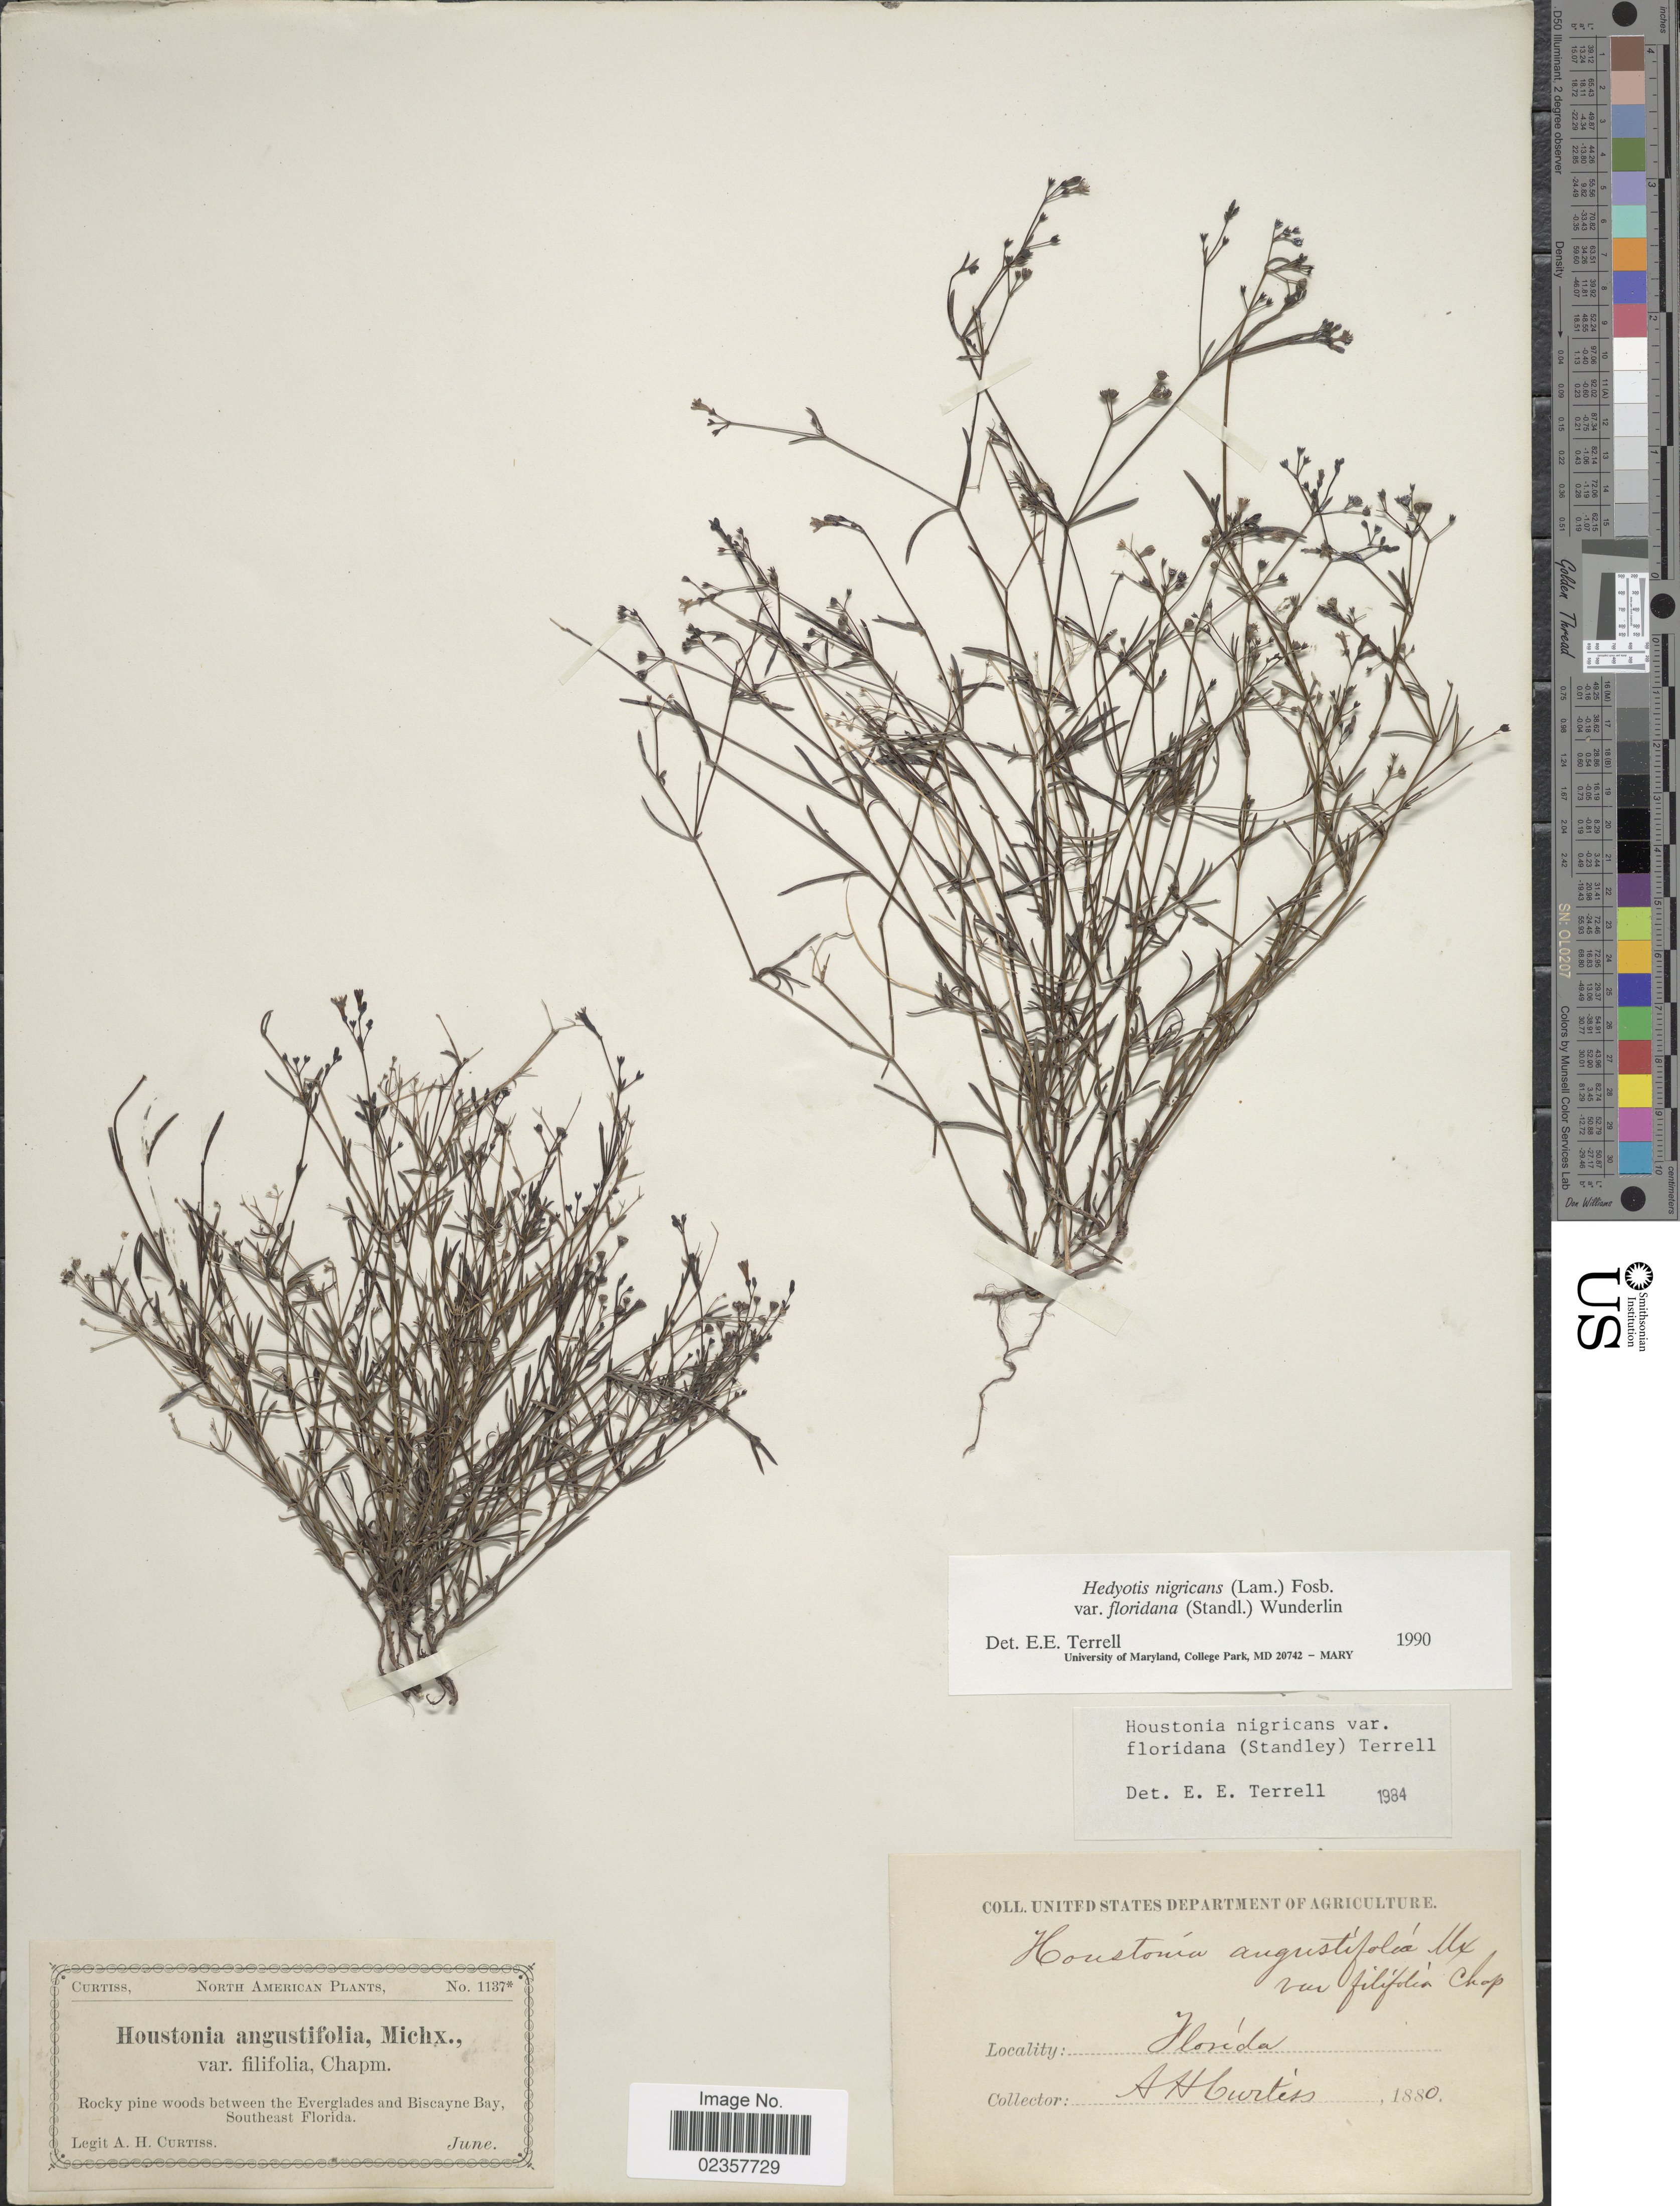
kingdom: Plantae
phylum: Tracheophyta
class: Magnoliopsida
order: Gentianales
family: Rubiaceae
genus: Houstonia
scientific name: Houstonia nigricans var. floridana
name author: (Standl.) Terrell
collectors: A. H. Curtiss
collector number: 1137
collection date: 1880-06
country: United States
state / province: Florida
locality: Rocky pine woods between the Everglades and Biscayne Bay, Southeast Florida.